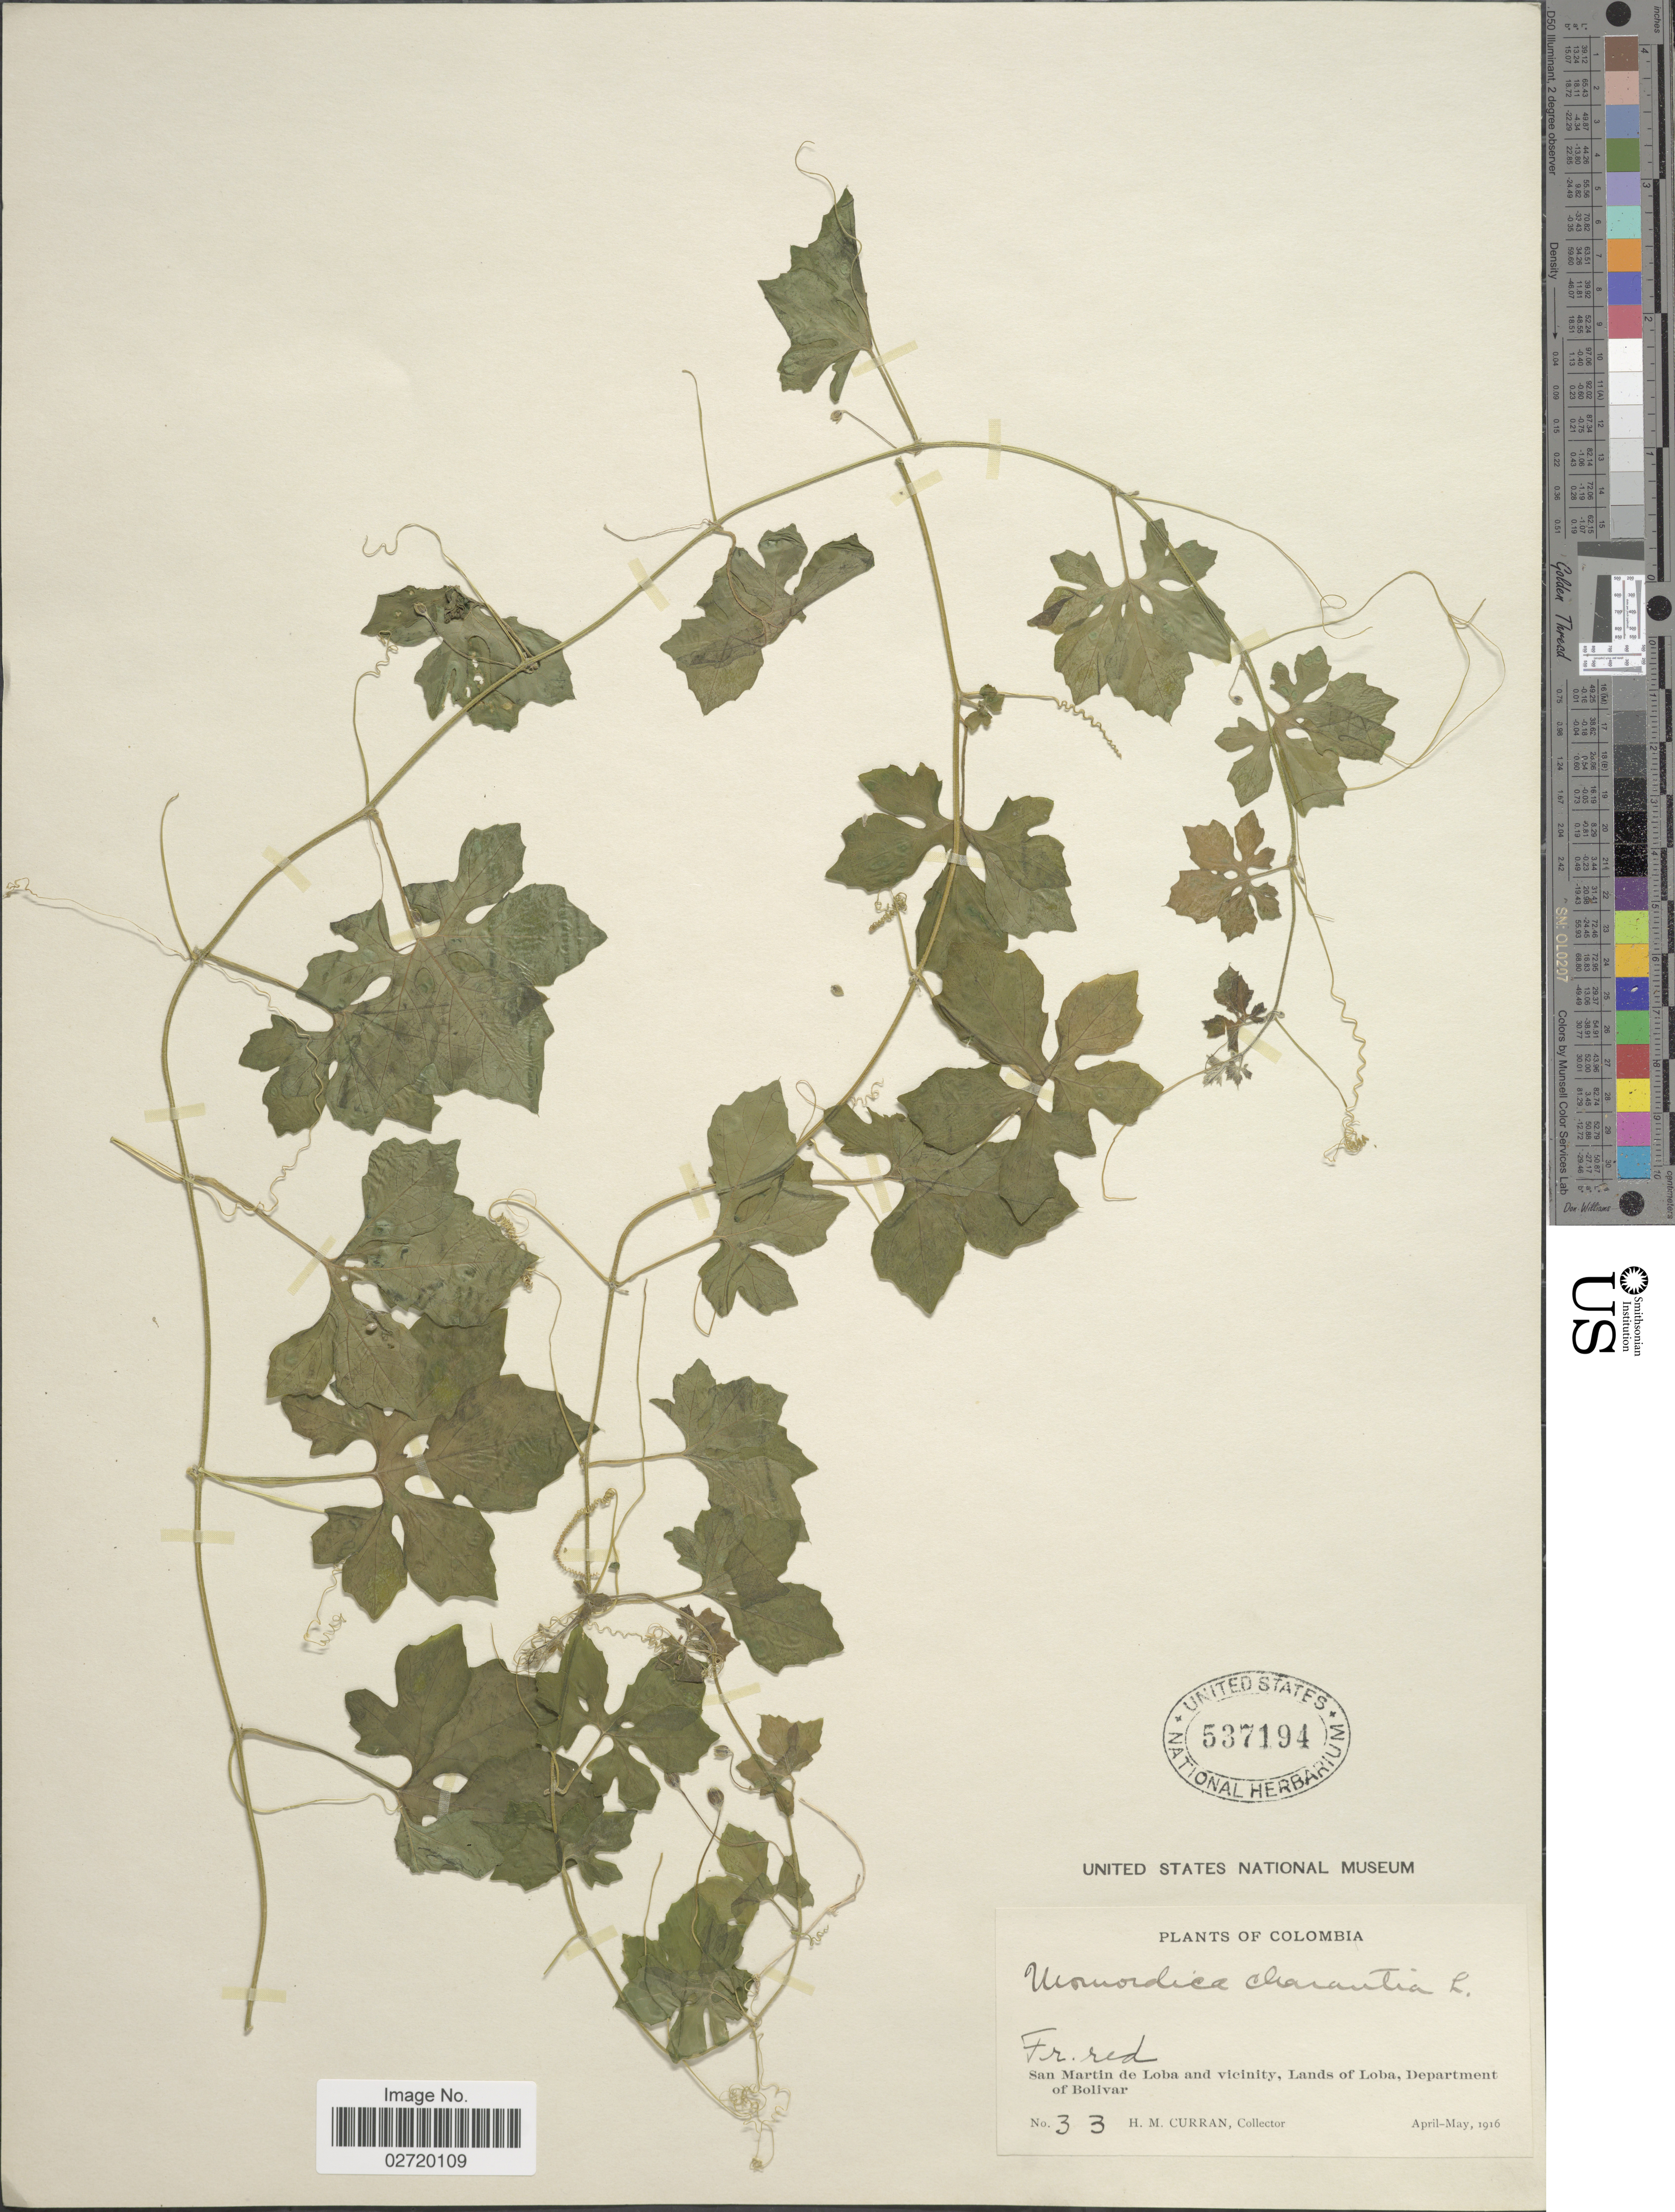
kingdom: Plantae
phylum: Tracheophyta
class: Magnoliopsida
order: Cucurbitales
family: Cucurbitaceae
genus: Momordica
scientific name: Momordica charantia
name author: L.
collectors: H. M. Curran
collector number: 33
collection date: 1916-04/1916-05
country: Colombia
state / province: Bolívar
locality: San Martin de Loba and vicinity, Lands of Loba, Department of Bolivar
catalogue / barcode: US 537194